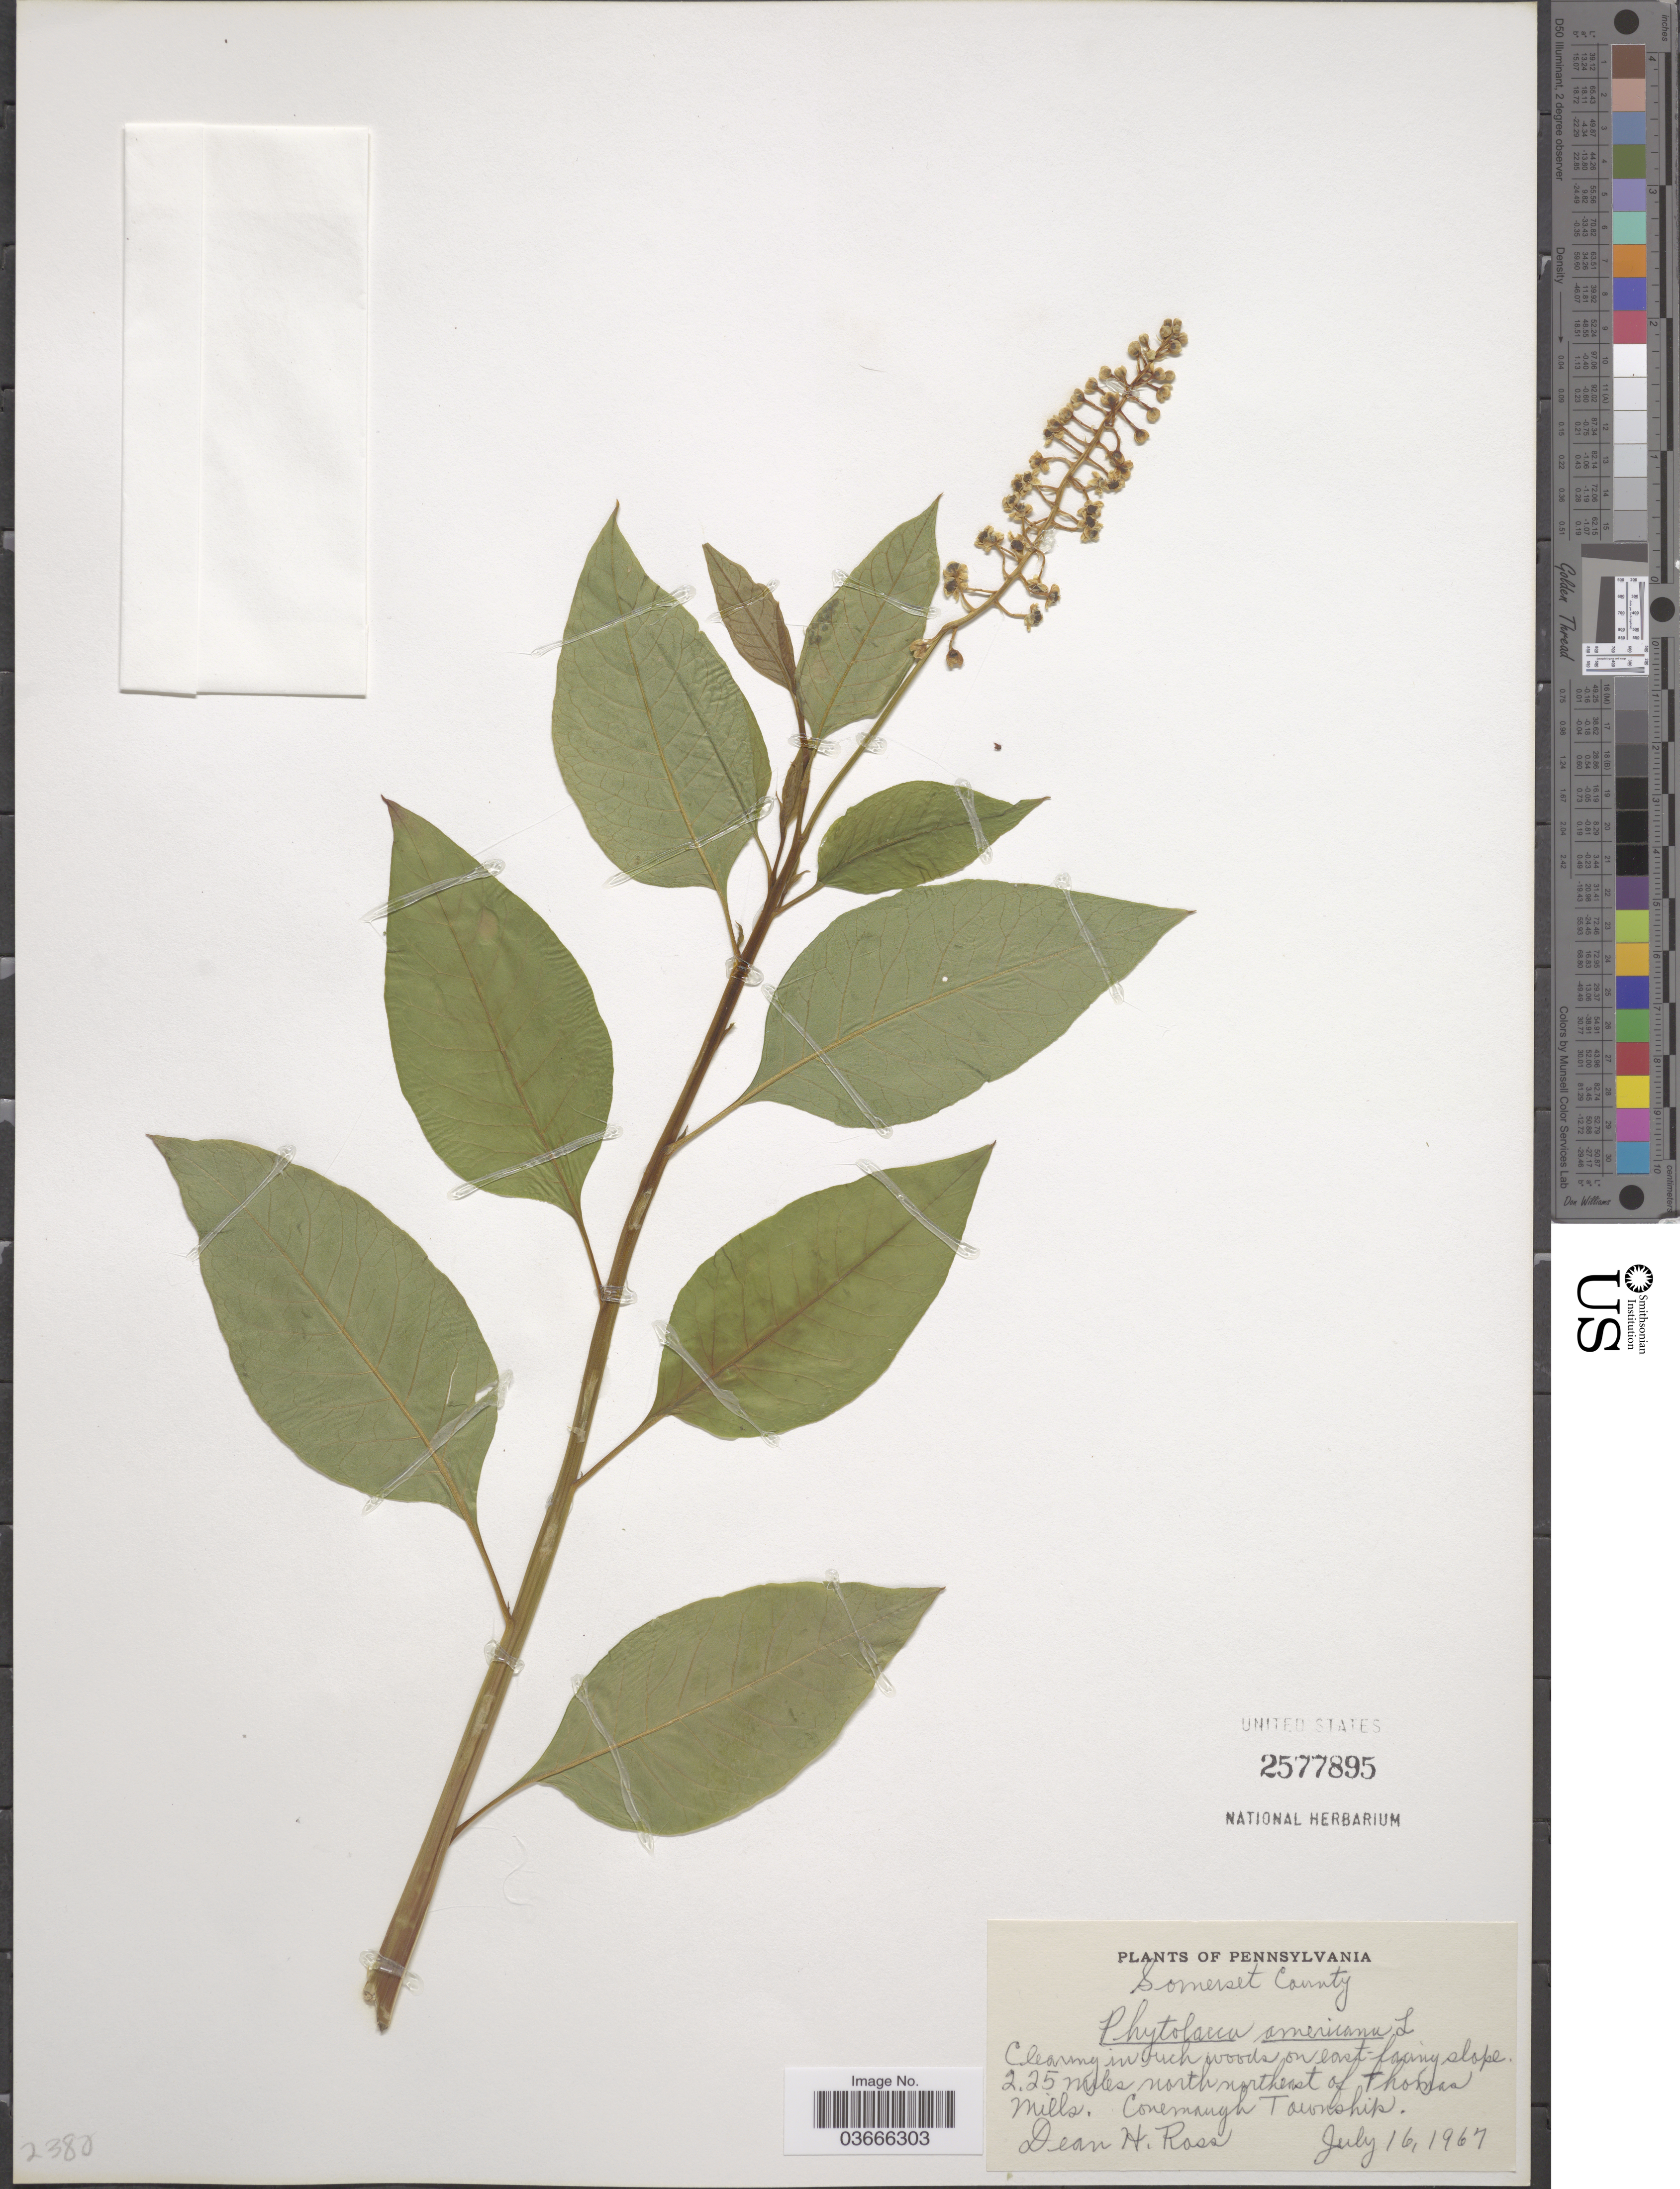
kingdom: Plantae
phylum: Tracheophyta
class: Magnoliopsida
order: Caryophyllales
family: Phytolaccaceae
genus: Phytolacca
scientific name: Phytolacca americana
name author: L.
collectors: D. Ross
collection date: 1967-07-16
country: United States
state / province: Pennsylvania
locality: Somerset County. 2.25 miles south northeast of Thomas Mills. Conemaugh Township.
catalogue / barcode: US 2577895